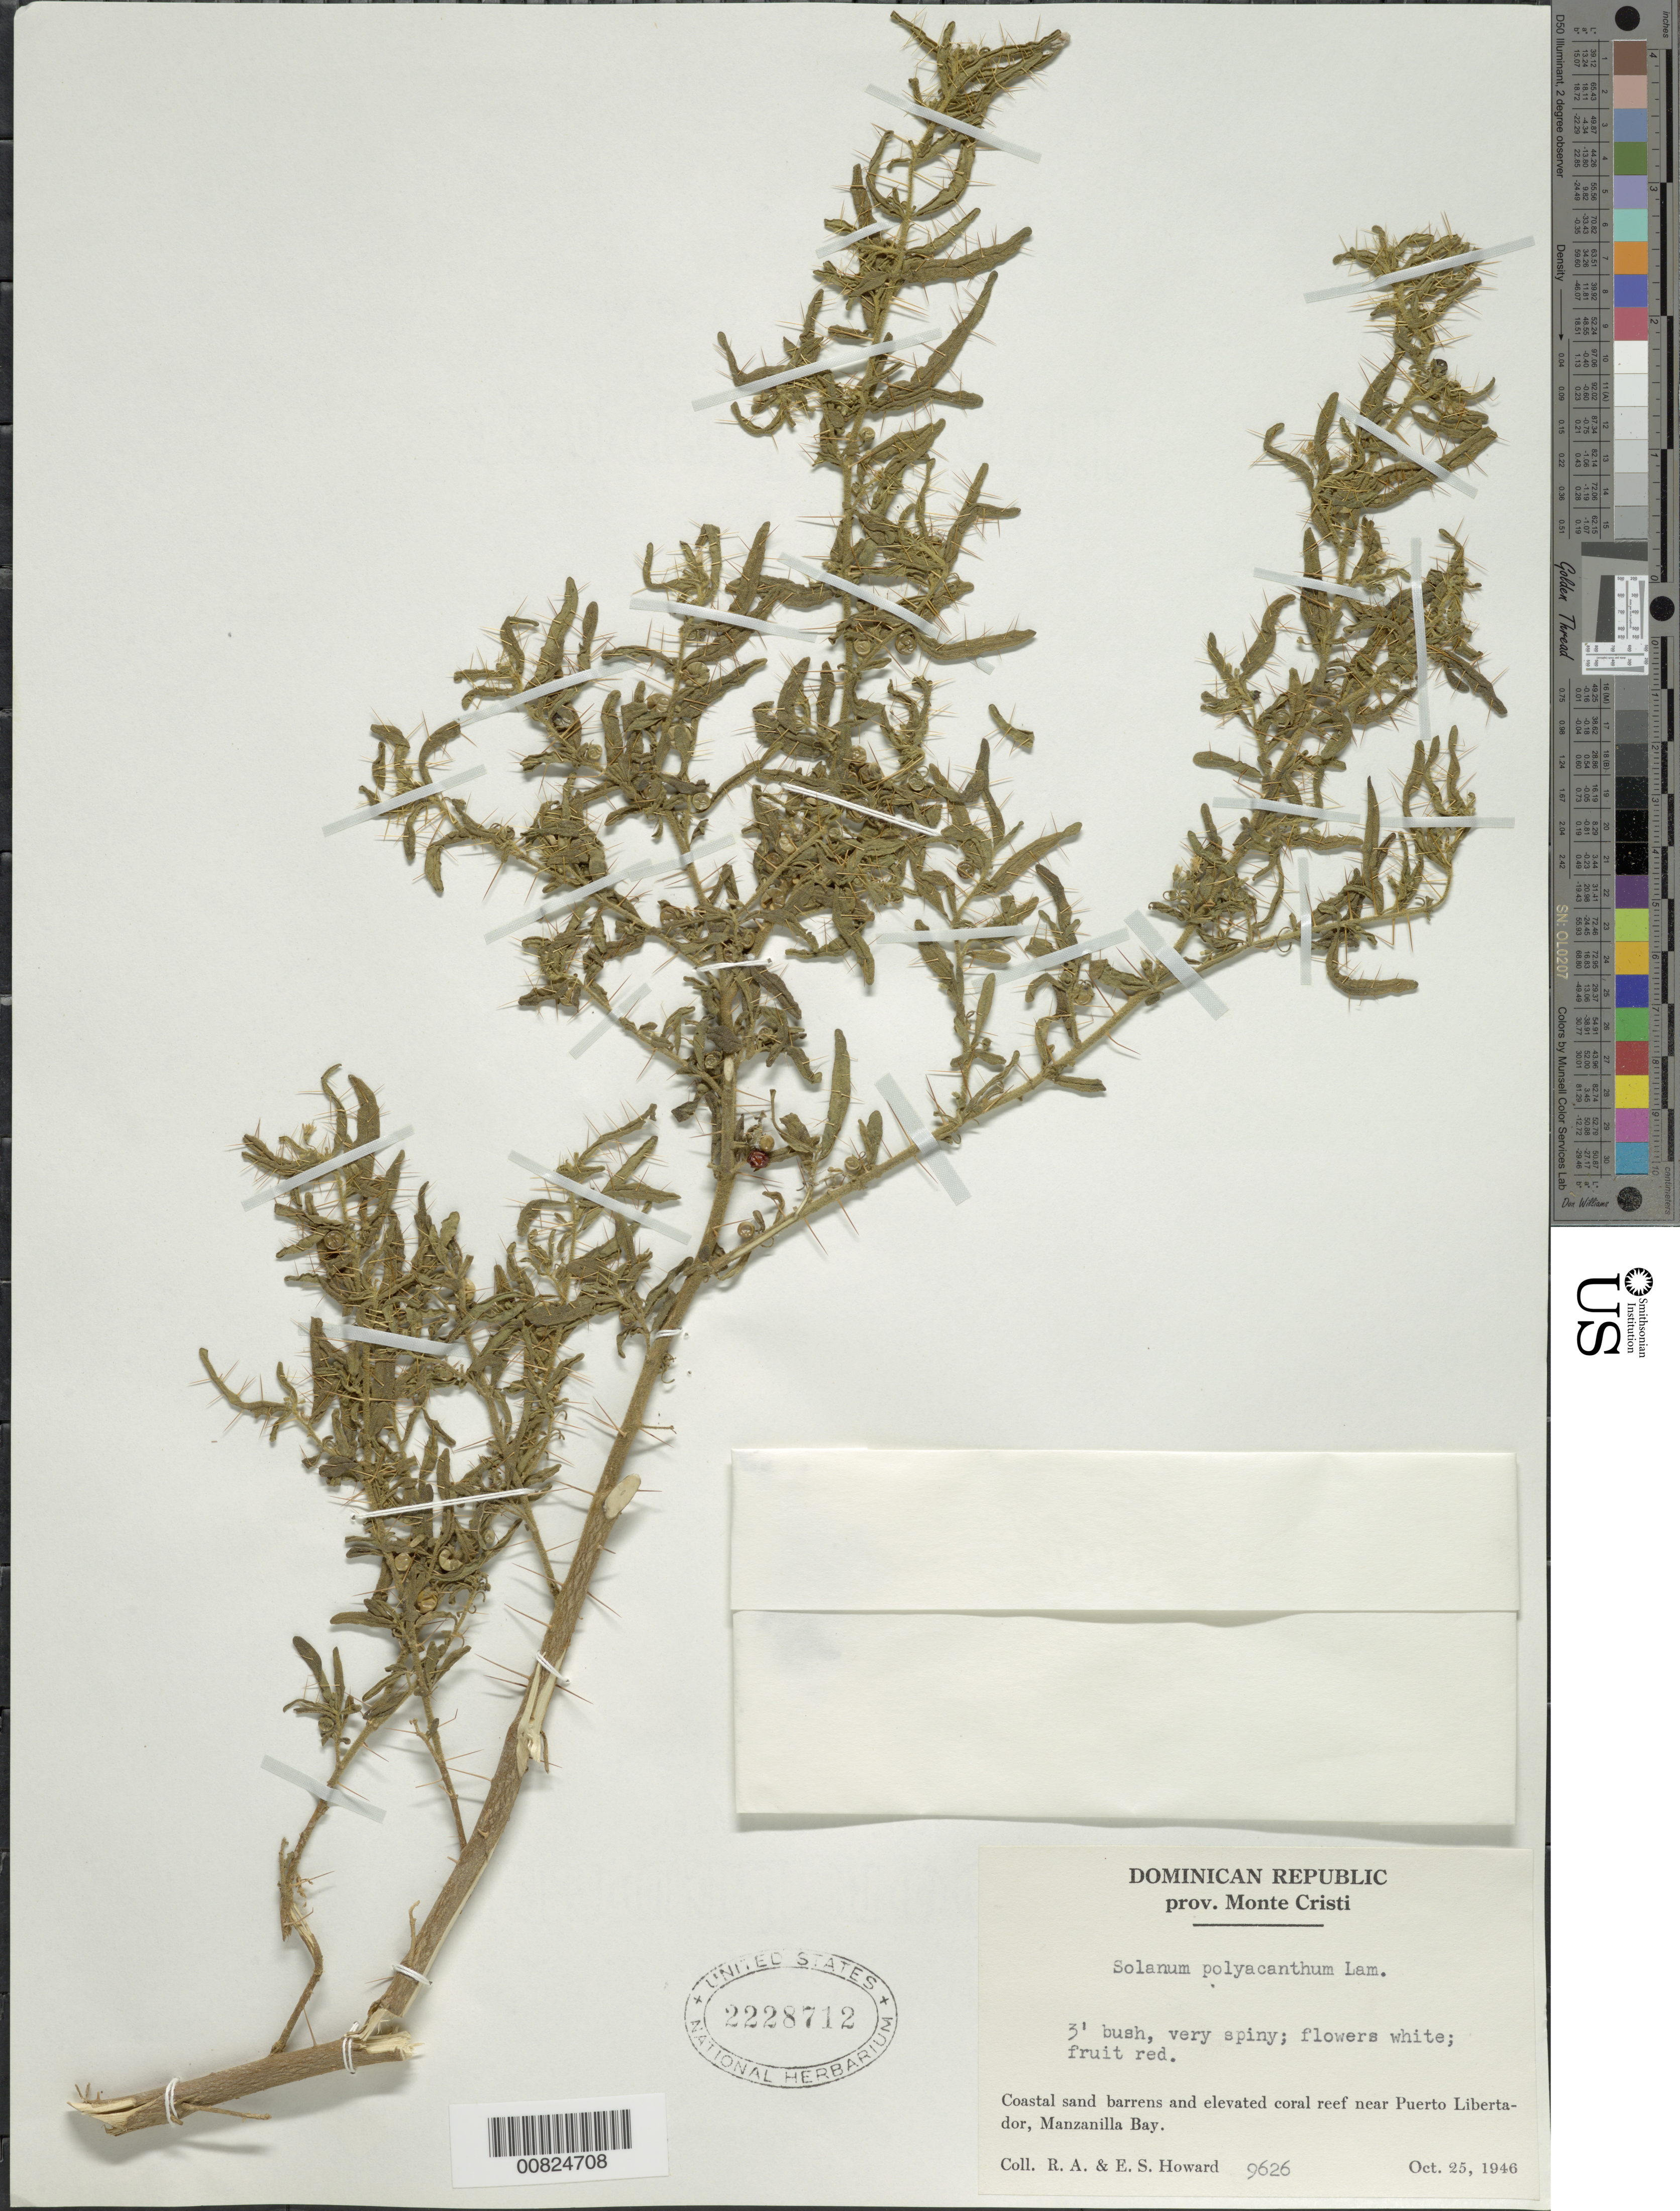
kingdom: Plantae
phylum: Tracheophyta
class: Magnoliopsida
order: Solanales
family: Solanaceae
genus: Solanum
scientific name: Solanum polycanthum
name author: Lam.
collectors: R. A. Howard & E. S. Howard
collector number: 9626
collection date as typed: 25 Oct 1946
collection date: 1946-10-25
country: Dominican Republic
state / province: Monte Cristi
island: Hispaniola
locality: Near Puerto Libertador, Manzanilla Bay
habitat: Coastal sand barrens and elevated coral reef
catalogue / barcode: US 2228712